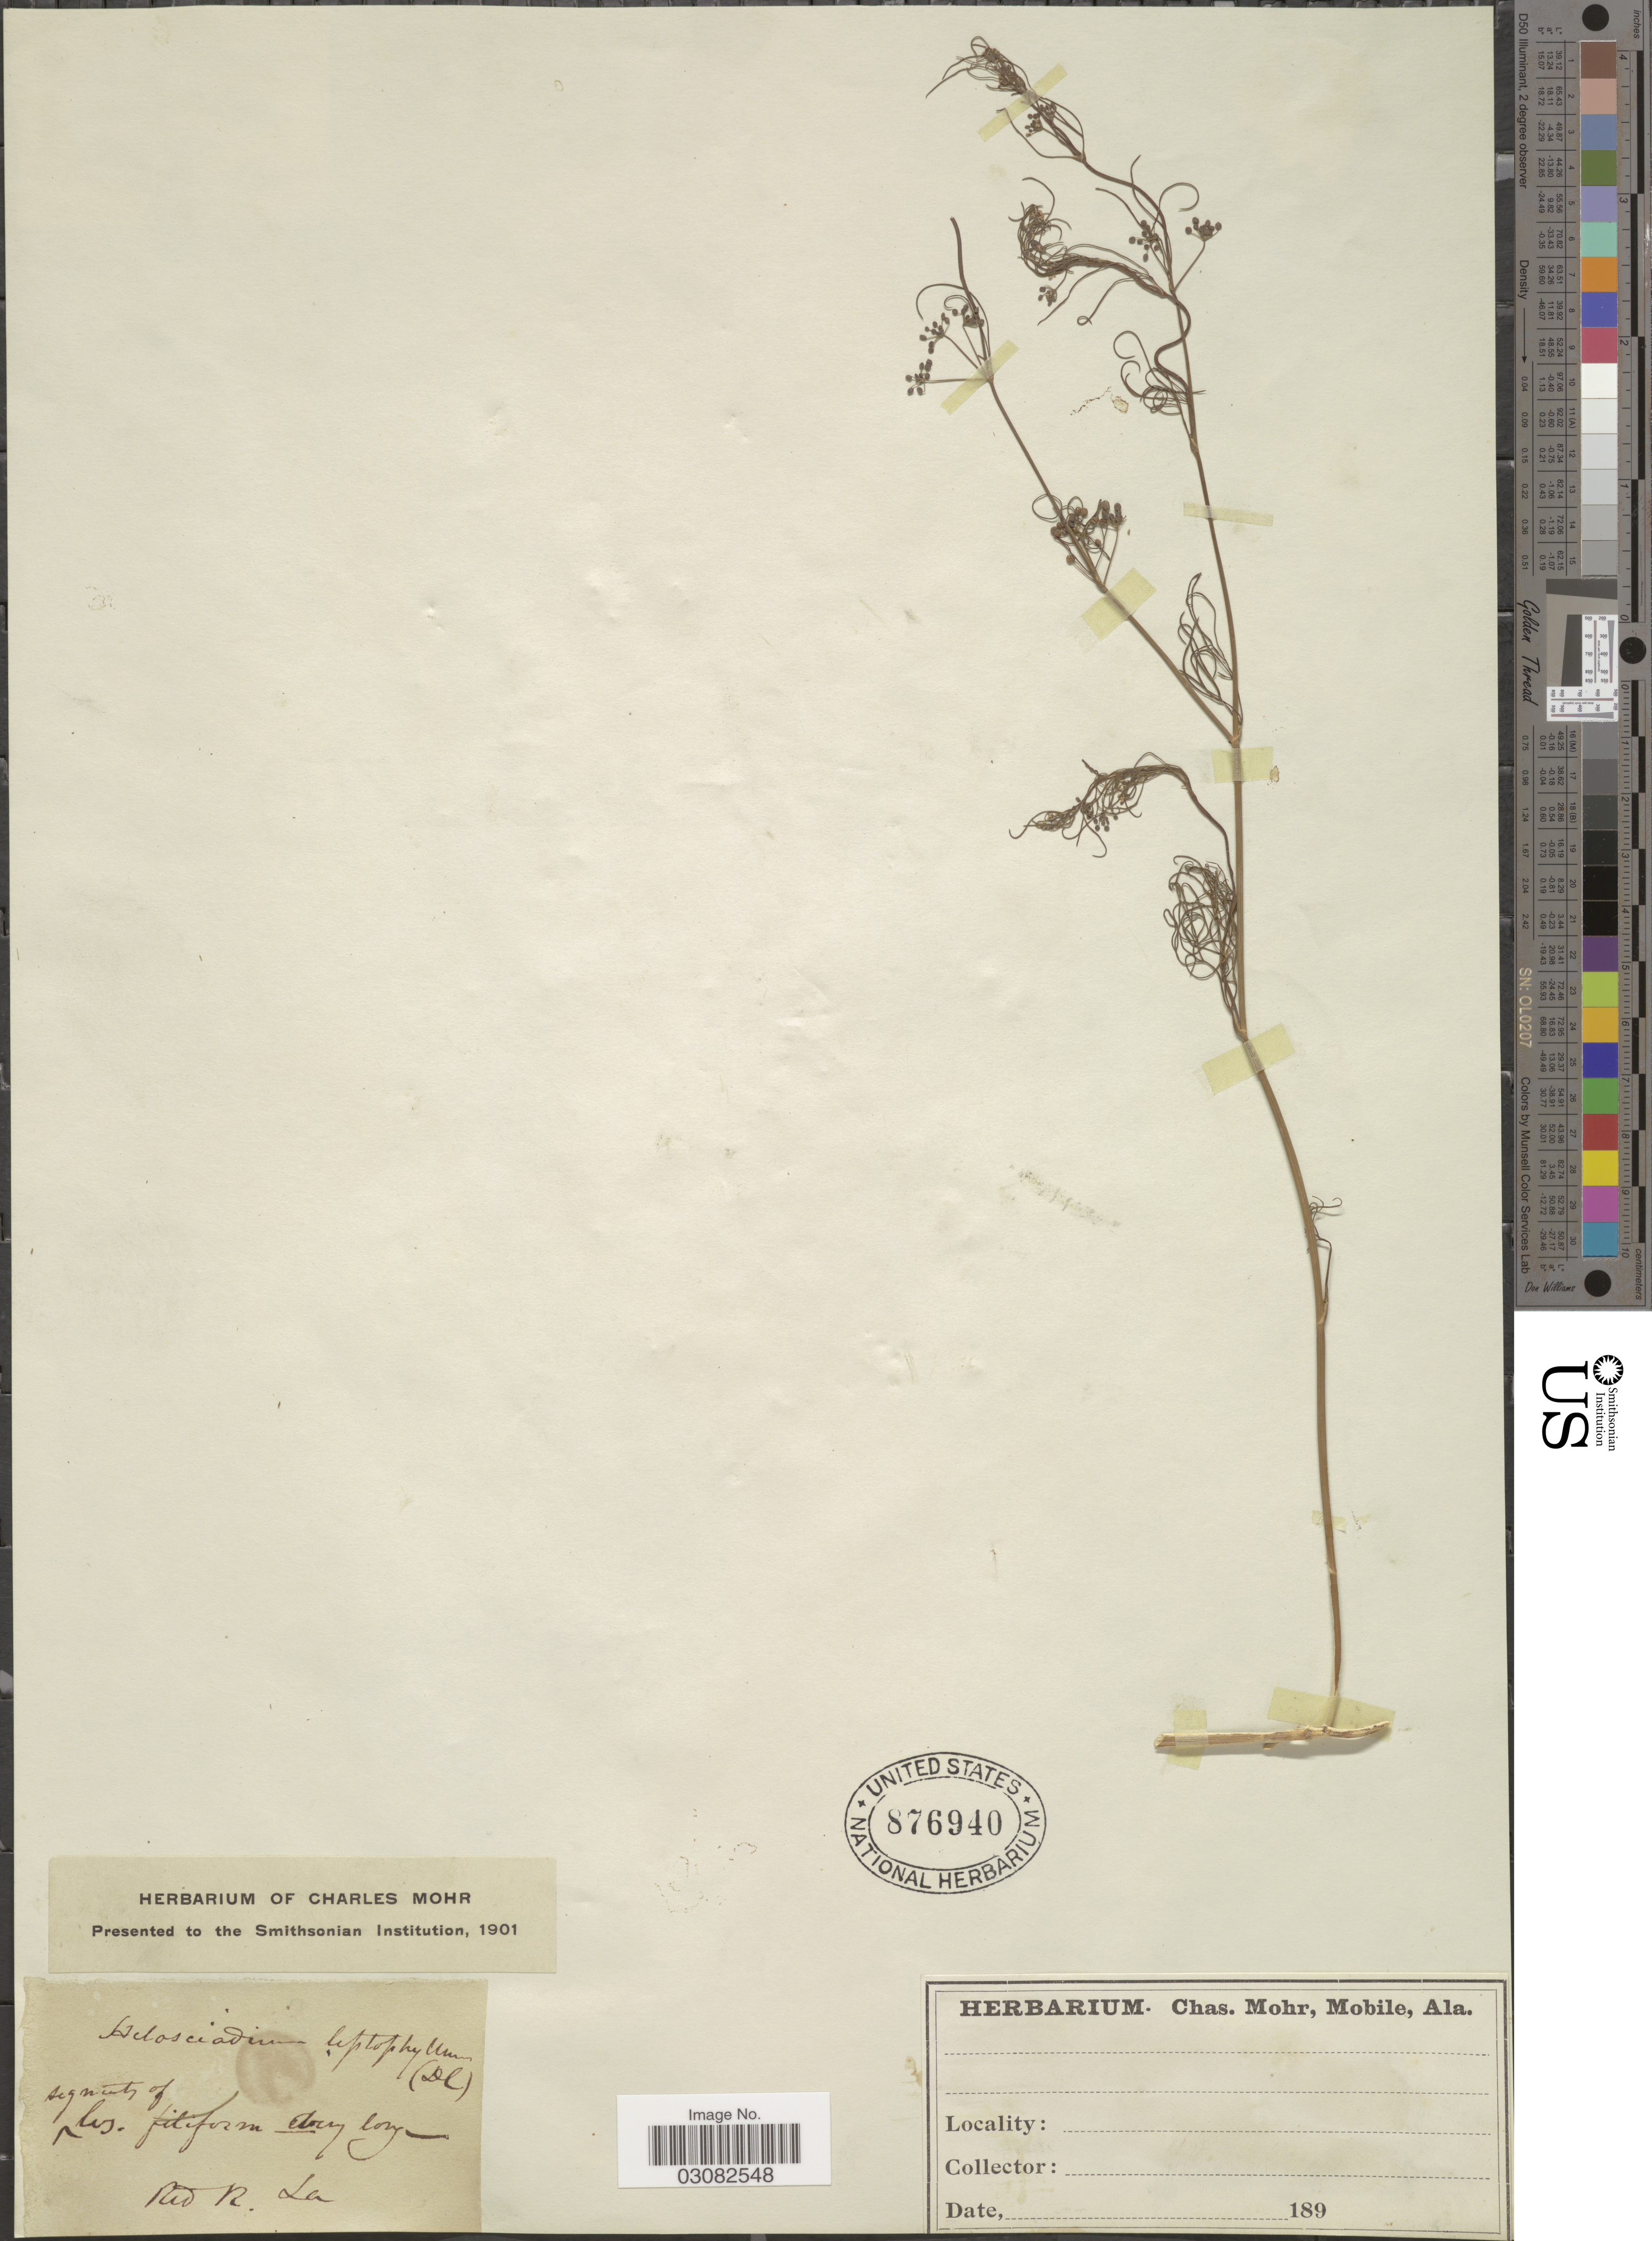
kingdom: Plantae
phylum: Tracheophyta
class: Magnoliopsida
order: Apiales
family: Apiaceae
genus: Apium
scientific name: Apium leptophyllum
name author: (Pers.) F. Muell. ex Benth.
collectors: ex herb. Charles Mohr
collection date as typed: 189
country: United States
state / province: Louisiana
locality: Rio R. La.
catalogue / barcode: US 876940